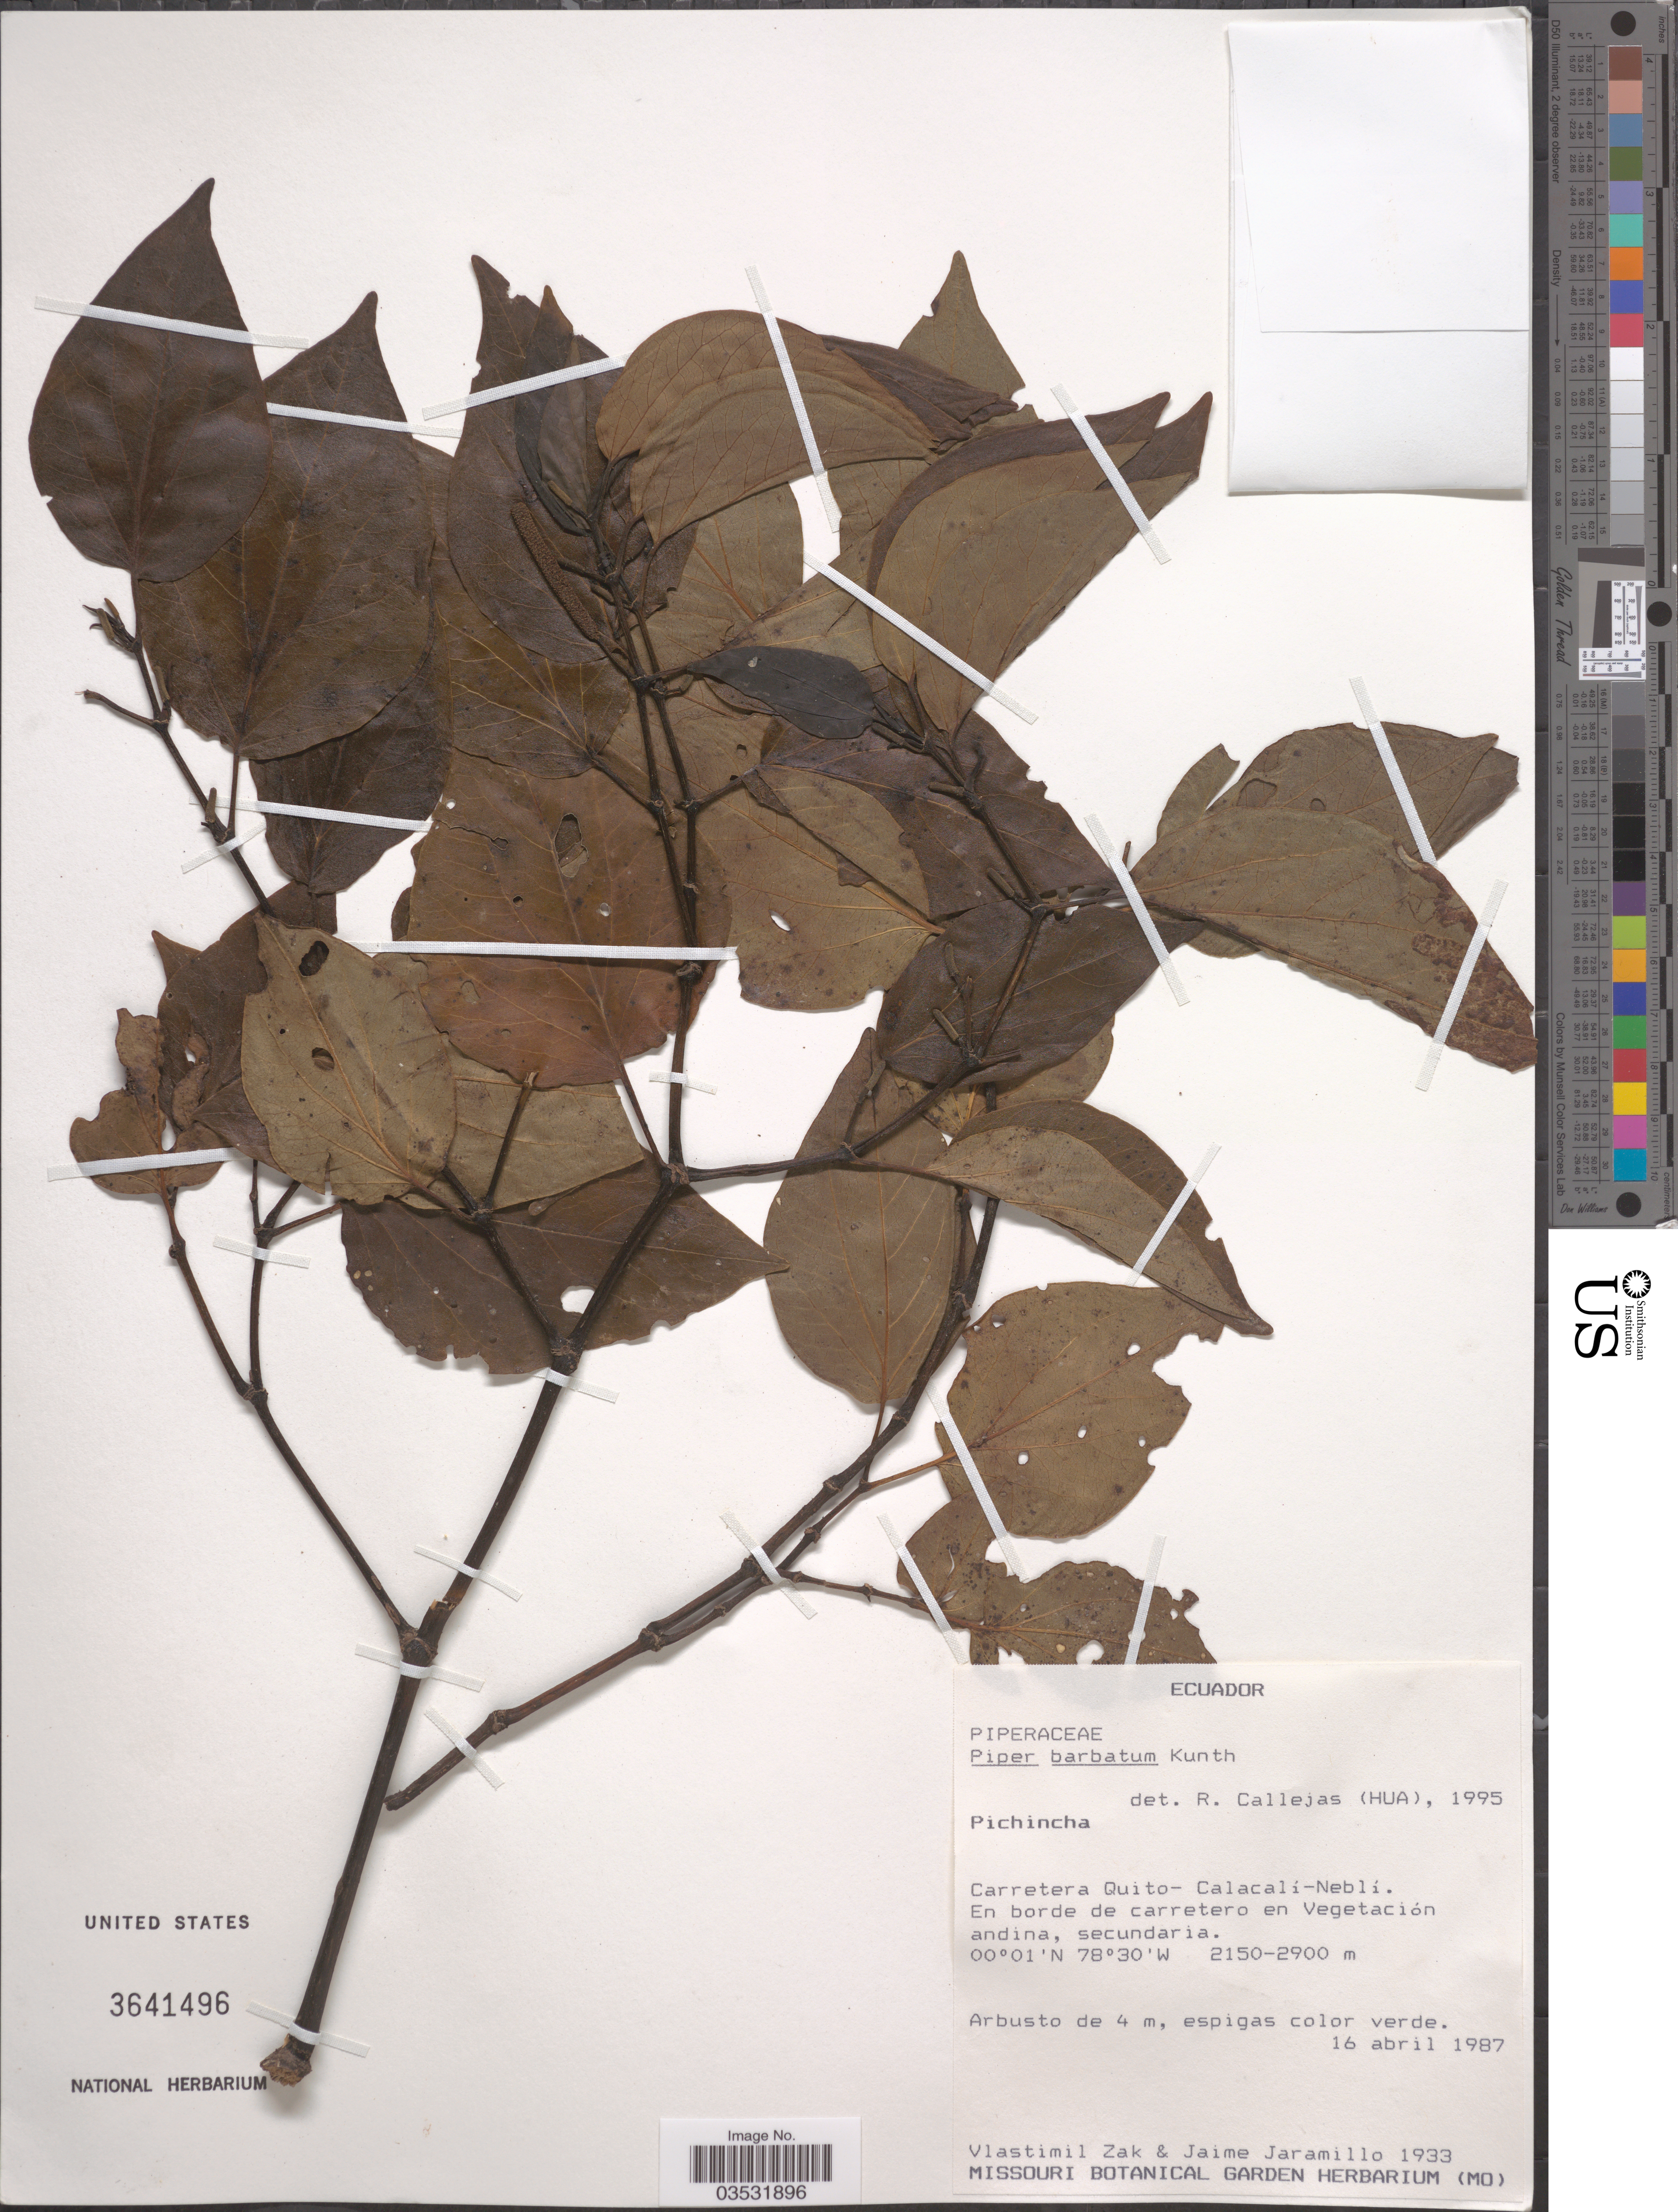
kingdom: Plantae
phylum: Tracheophyta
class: Magnoliopsida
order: Piperales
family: Piperaceae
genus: Piper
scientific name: Piper barbatum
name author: C. DC.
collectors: V. Zak & J. Jaramillo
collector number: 1933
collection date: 1987-04-16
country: Ecuador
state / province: Pichincha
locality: Carretera Quito- Calacalí-Neblí. En borde de carretero en Vegetación andina, secundaria.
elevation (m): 2150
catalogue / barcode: US 3641496